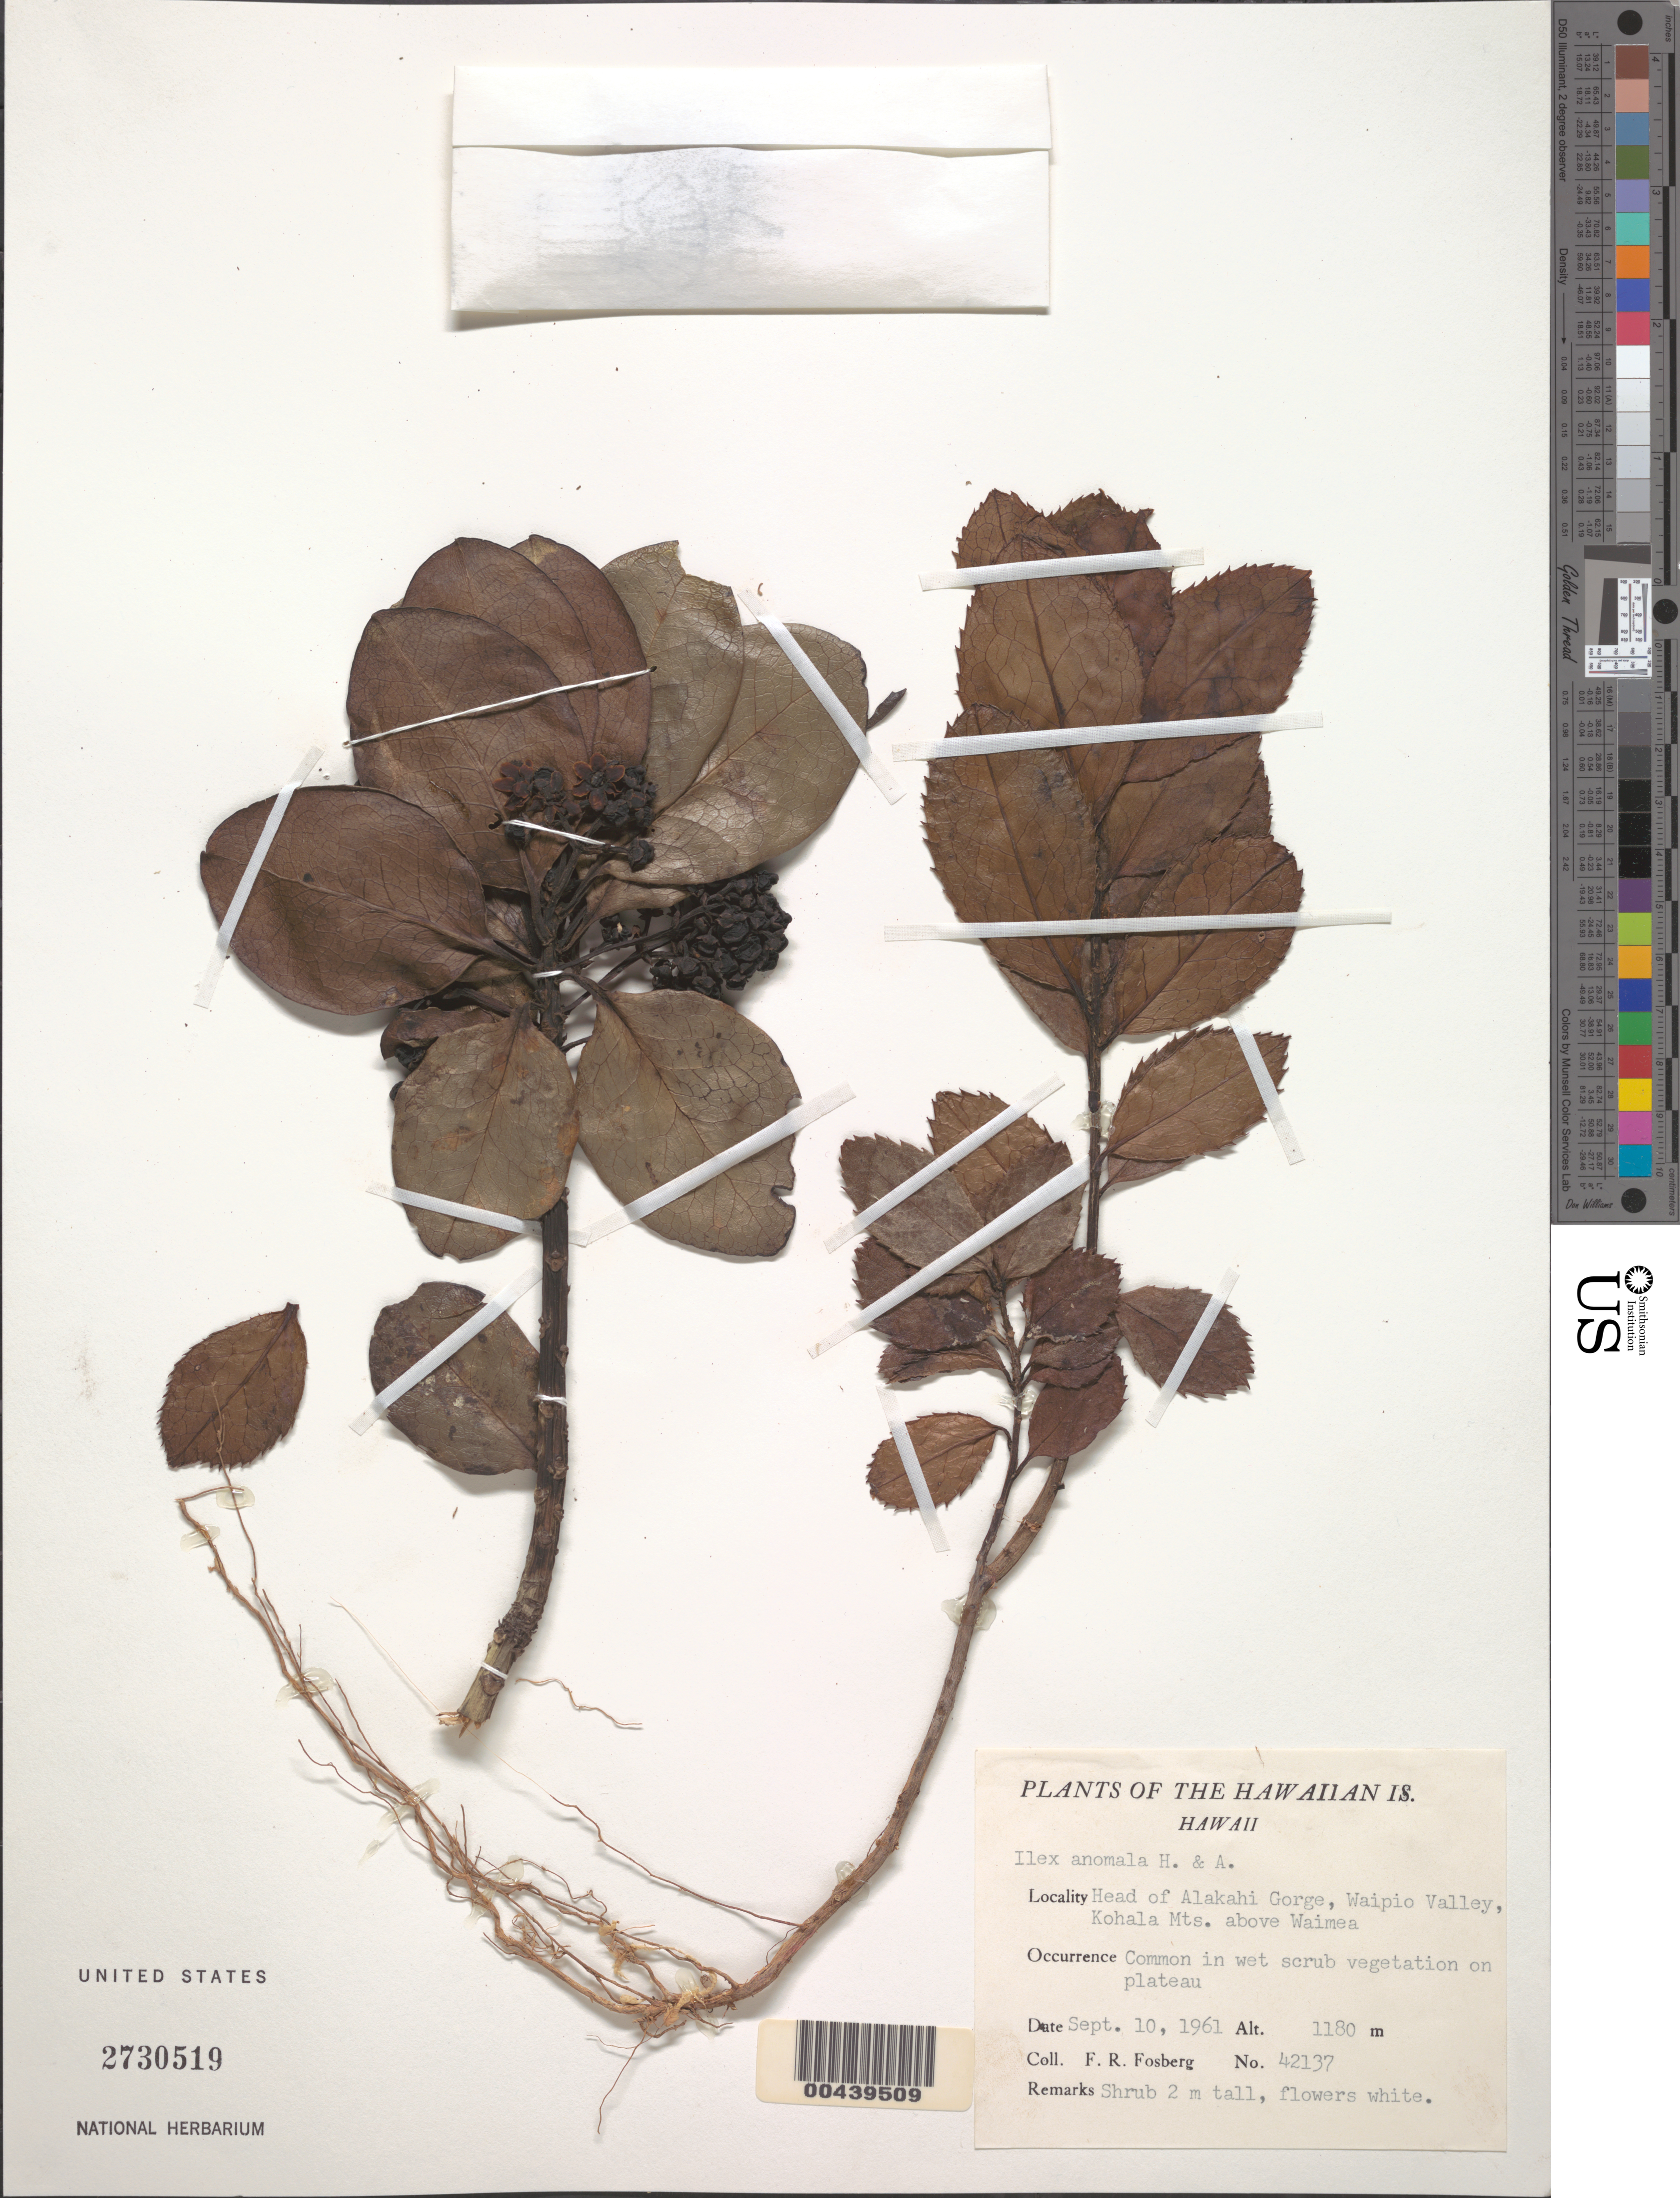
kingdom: Plantae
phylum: Tracheophyta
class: Magnoliopsida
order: Aquifoliales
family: Aquifoliaceae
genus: Ilex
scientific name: Ilex anomala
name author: Hook. & Arn.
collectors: F. R. Fosberg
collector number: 42137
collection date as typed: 10 Sep 1961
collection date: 1961-09-10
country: United States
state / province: Hawaii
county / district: Hawaii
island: Hawaii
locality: head of Alakahi Gorge, Waipio Valley, Kohala Mts. above Waimea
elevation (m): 1180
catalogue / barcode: US 2730519